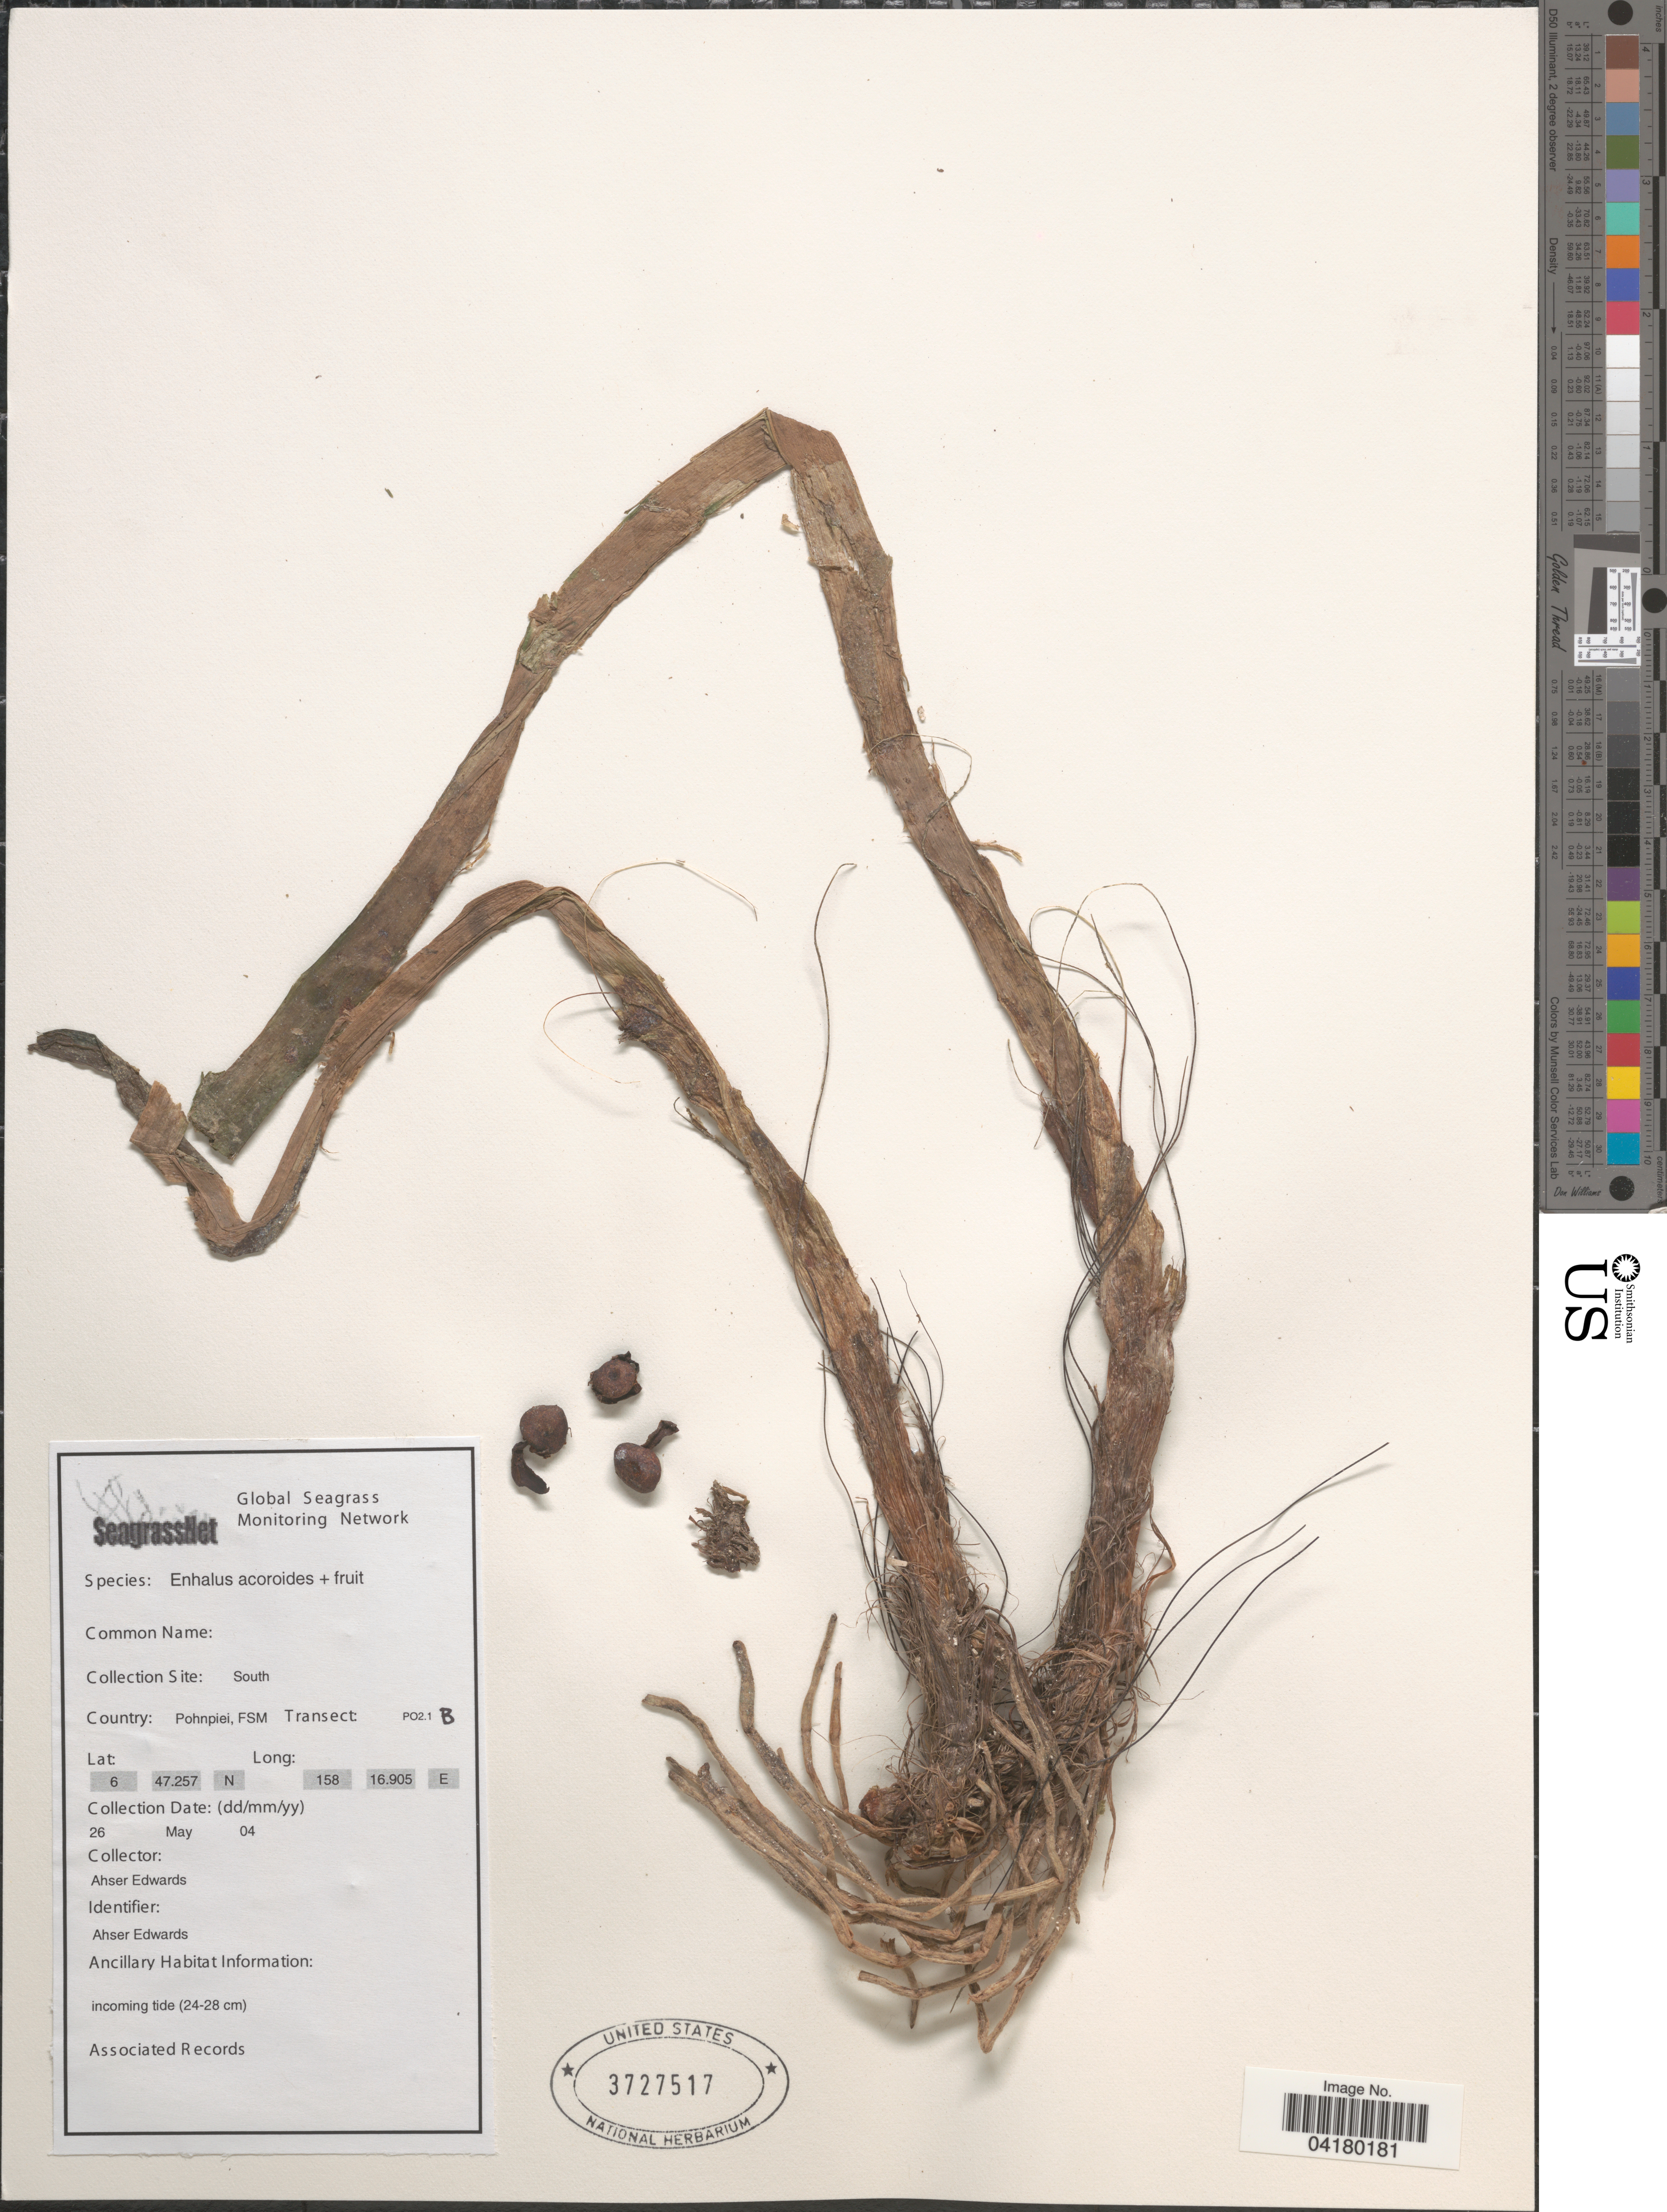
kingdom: Plantae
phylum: Tracheophyta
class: Liliopsida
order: Alismatales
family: Hydrocharitaceae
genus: Enhalus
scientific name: Enhalus acoroides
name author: (L. f.) Royle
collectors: A. Edwards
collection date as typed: Transcribed d/m/y: 26/5/4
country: Micronesia, Federated States of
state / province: Pohnpei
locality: Collection Site: South. Country: Pohnpiei, FSM. Transect: PO2.1B.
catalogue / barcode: US 3727517